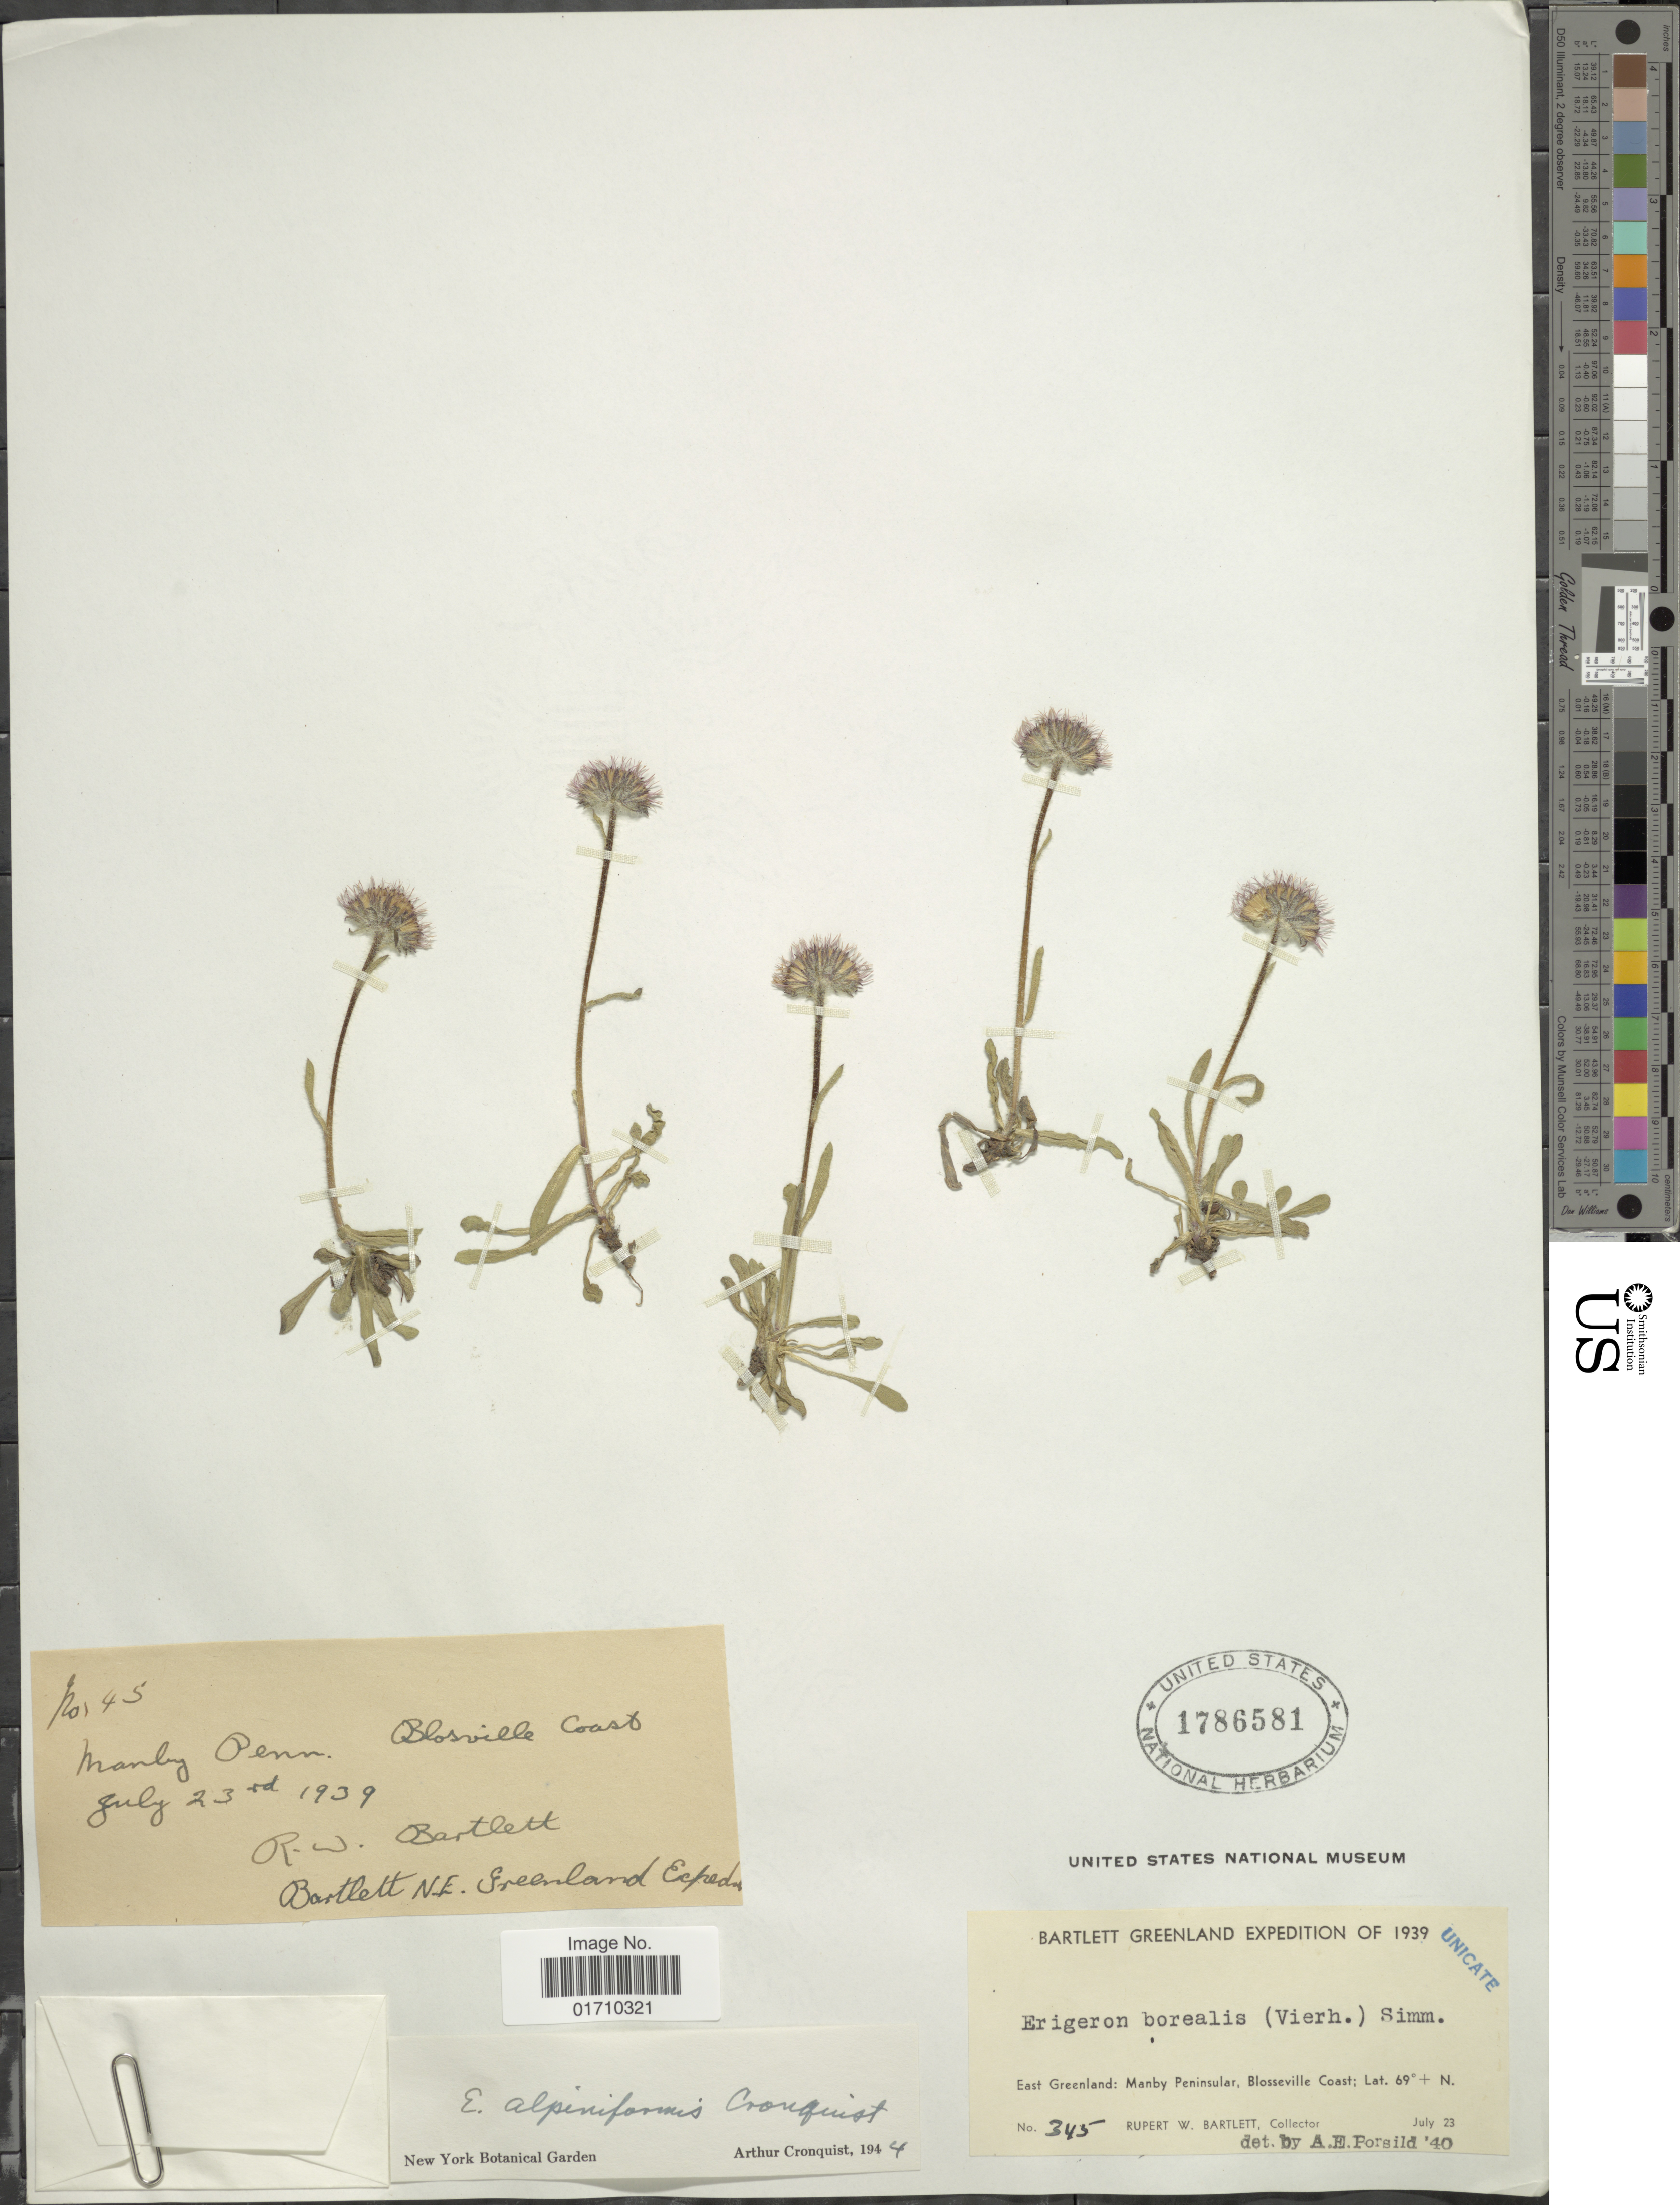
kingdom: Plantae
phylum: Tracheophyta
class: Magnoliopsida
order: Asterales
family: Asteraceae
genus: Erigeron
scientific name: Erigeron alpiniformis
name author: Cronq.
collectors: R. W. Bartlett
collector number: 345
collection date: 1939-07-23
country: Greenland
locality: East Greenland: Manby Peninsular, Blosseville Coast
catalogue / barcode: US 1786581